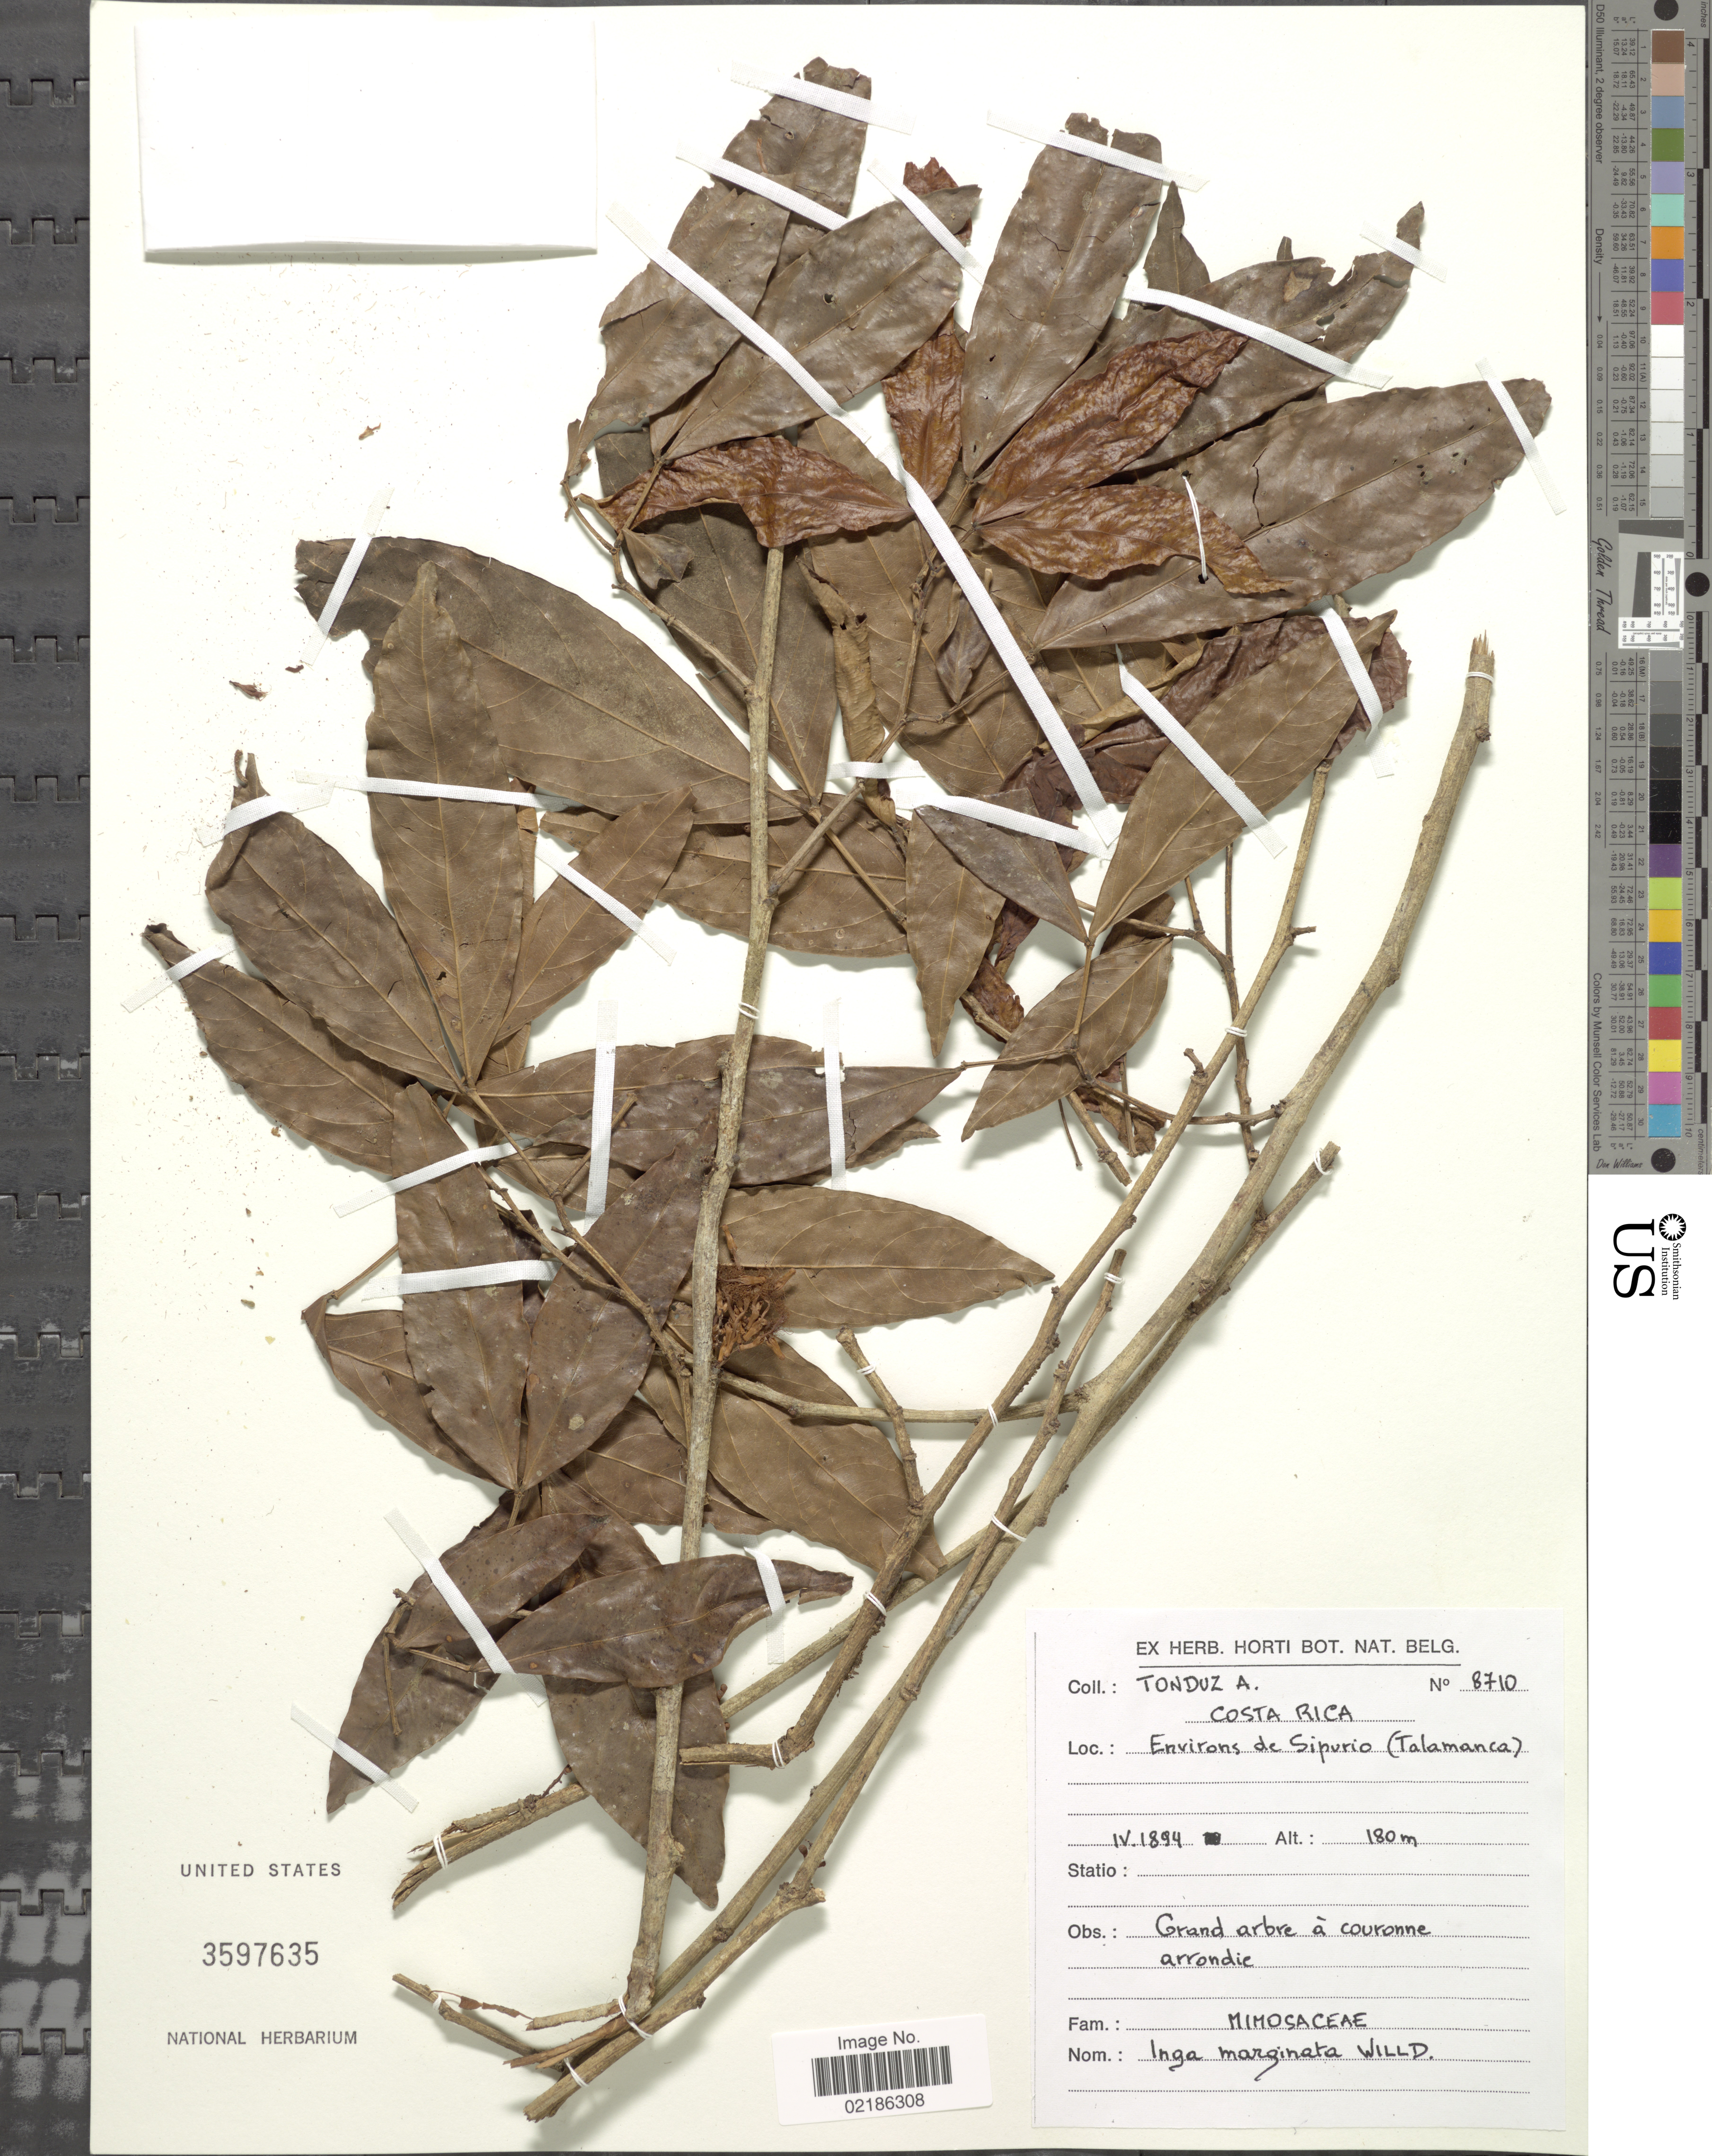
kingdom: Plantae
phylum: Tracheophyta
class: Magnoliopsida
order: Fabales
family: Fabaceae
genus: Inga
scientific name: Inga marginata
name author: Willd.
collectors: A. Tonduz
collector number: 8710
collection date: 1894-04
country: Costa Rica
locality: Environs de Sipurio (Talamanca)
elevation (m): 180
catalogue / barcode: US 3597635